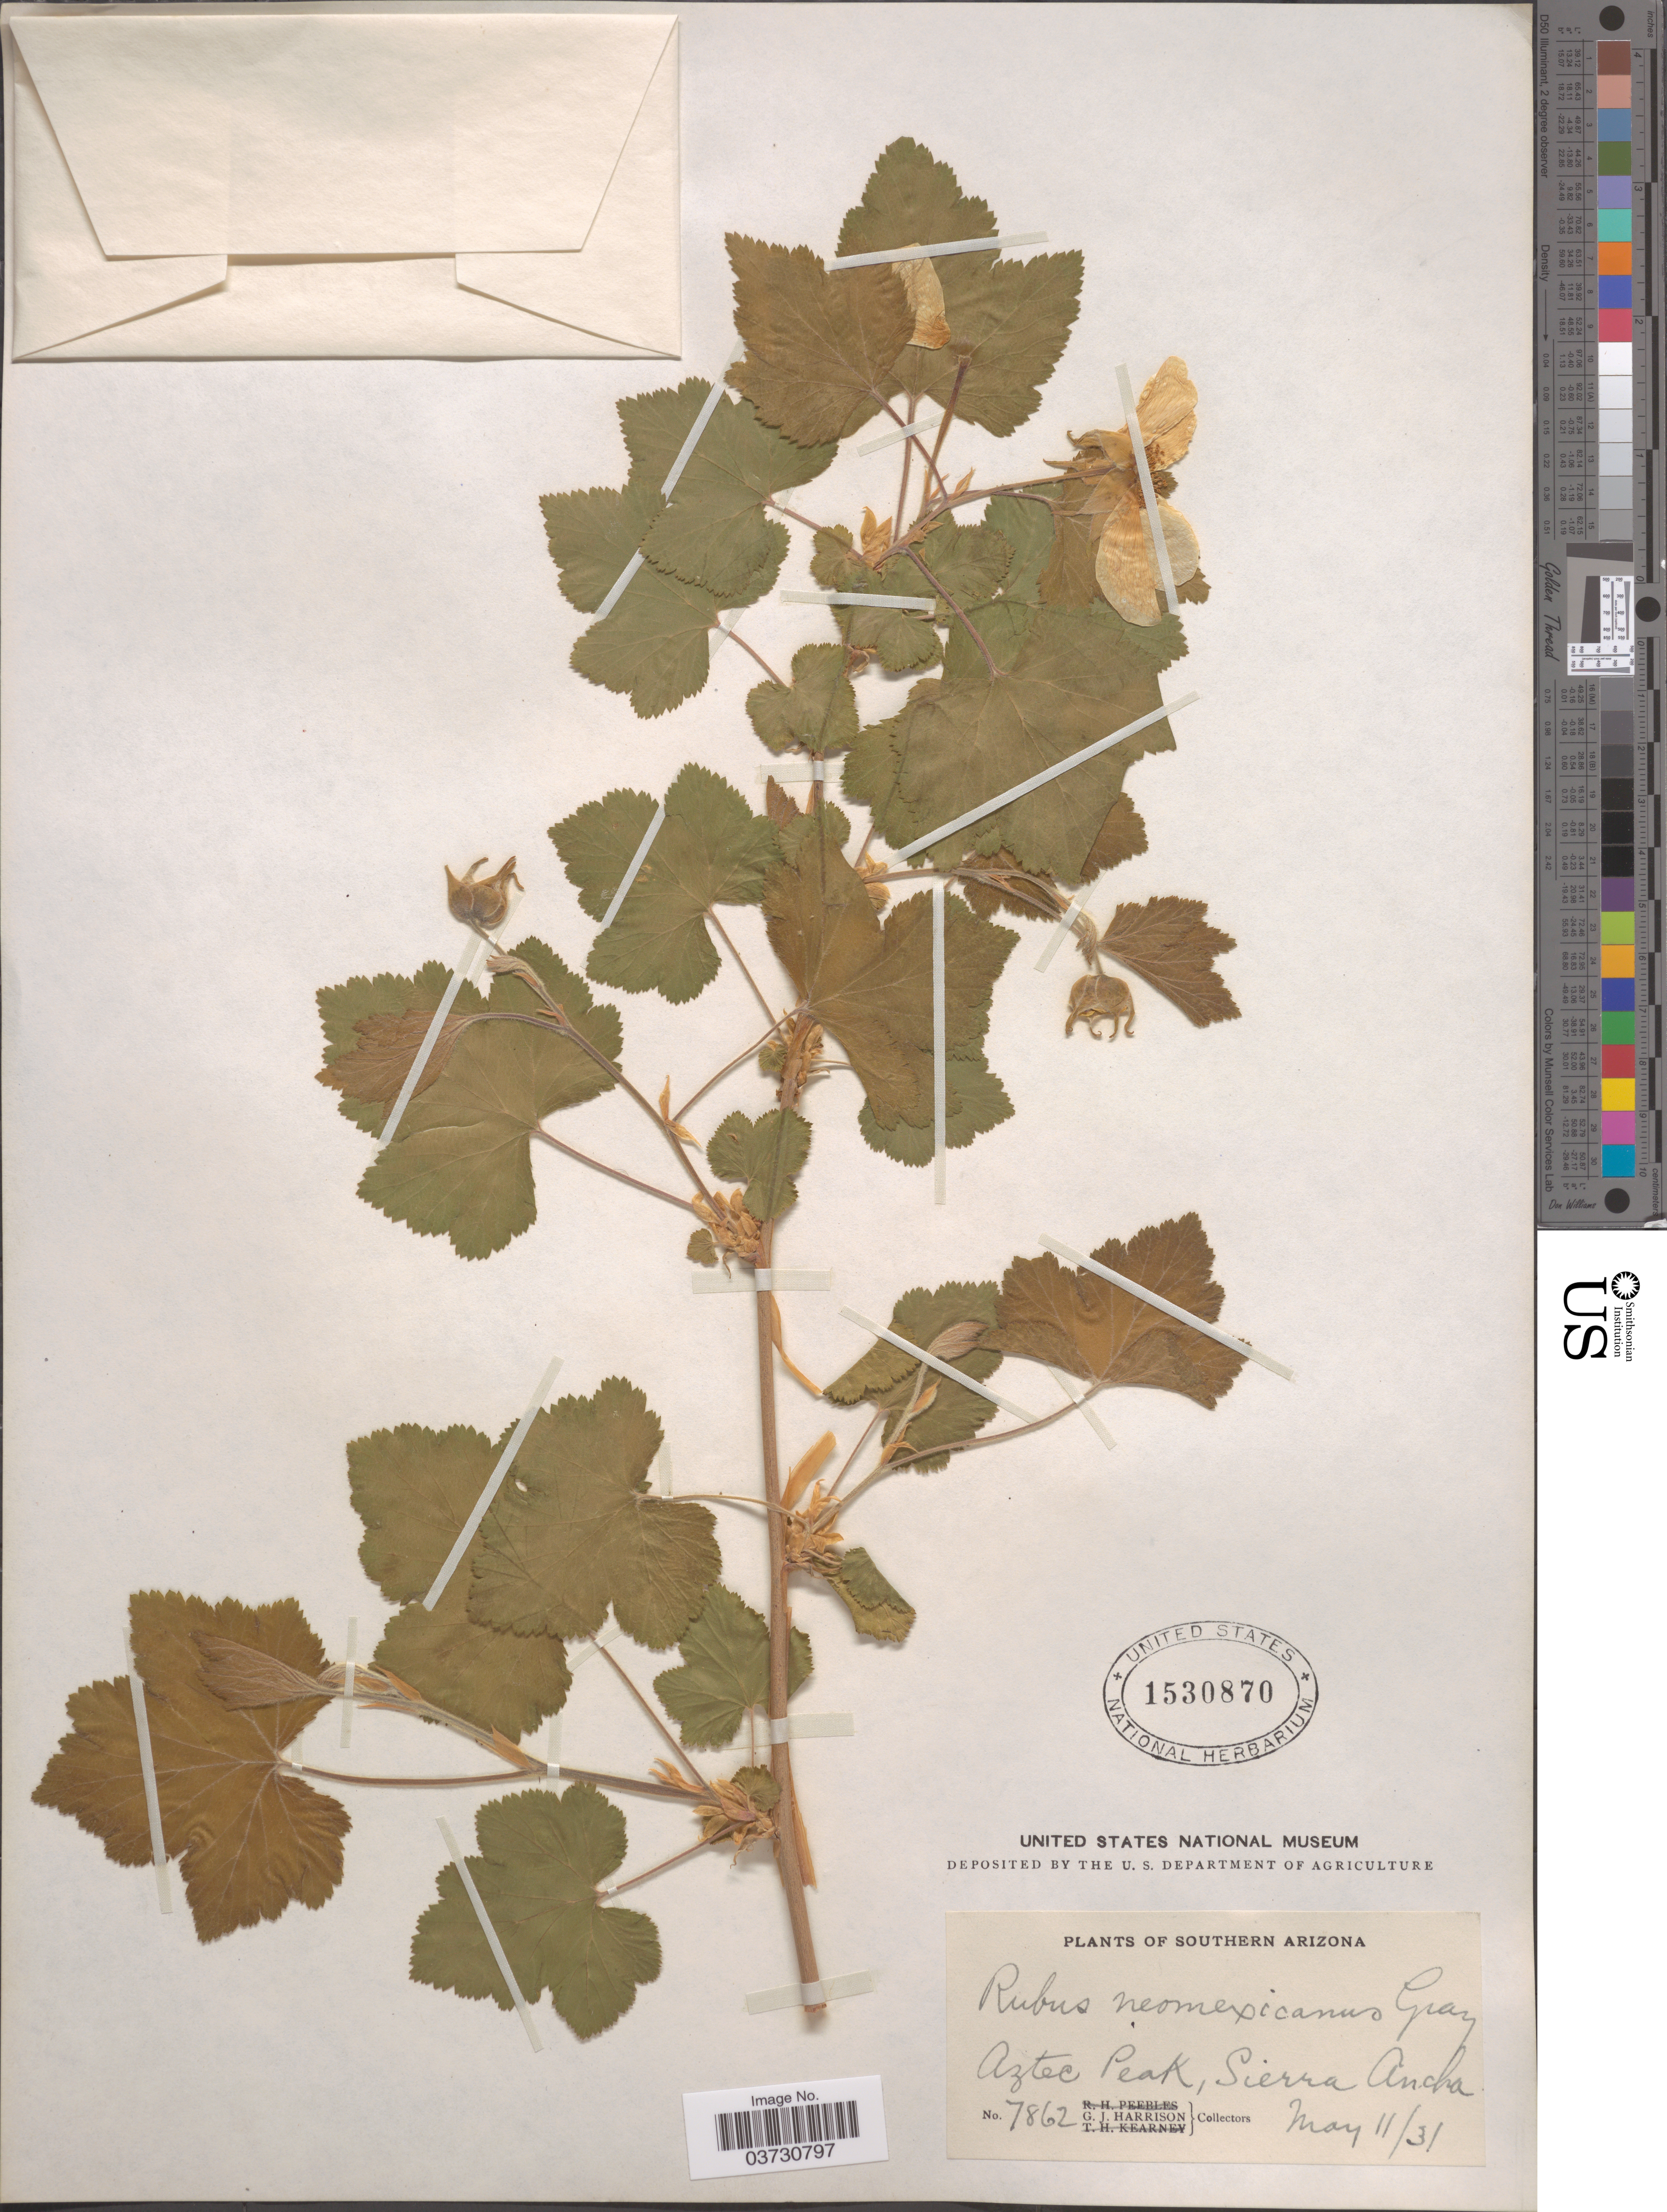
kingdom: Plantae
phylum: Tracheophyta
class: Magnoliopsida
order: Rosales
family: Rosaceae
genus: Rubus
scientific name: Rubus neomexicanus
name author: A. Gray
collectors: G. J. Harrison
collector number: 7862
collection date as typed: Transcribed d/m/y: 11/5/31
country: United States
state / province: Arizona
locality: Southern Arizona. Aztec Peak, Sierra Ancha.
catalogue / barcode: US 1530870